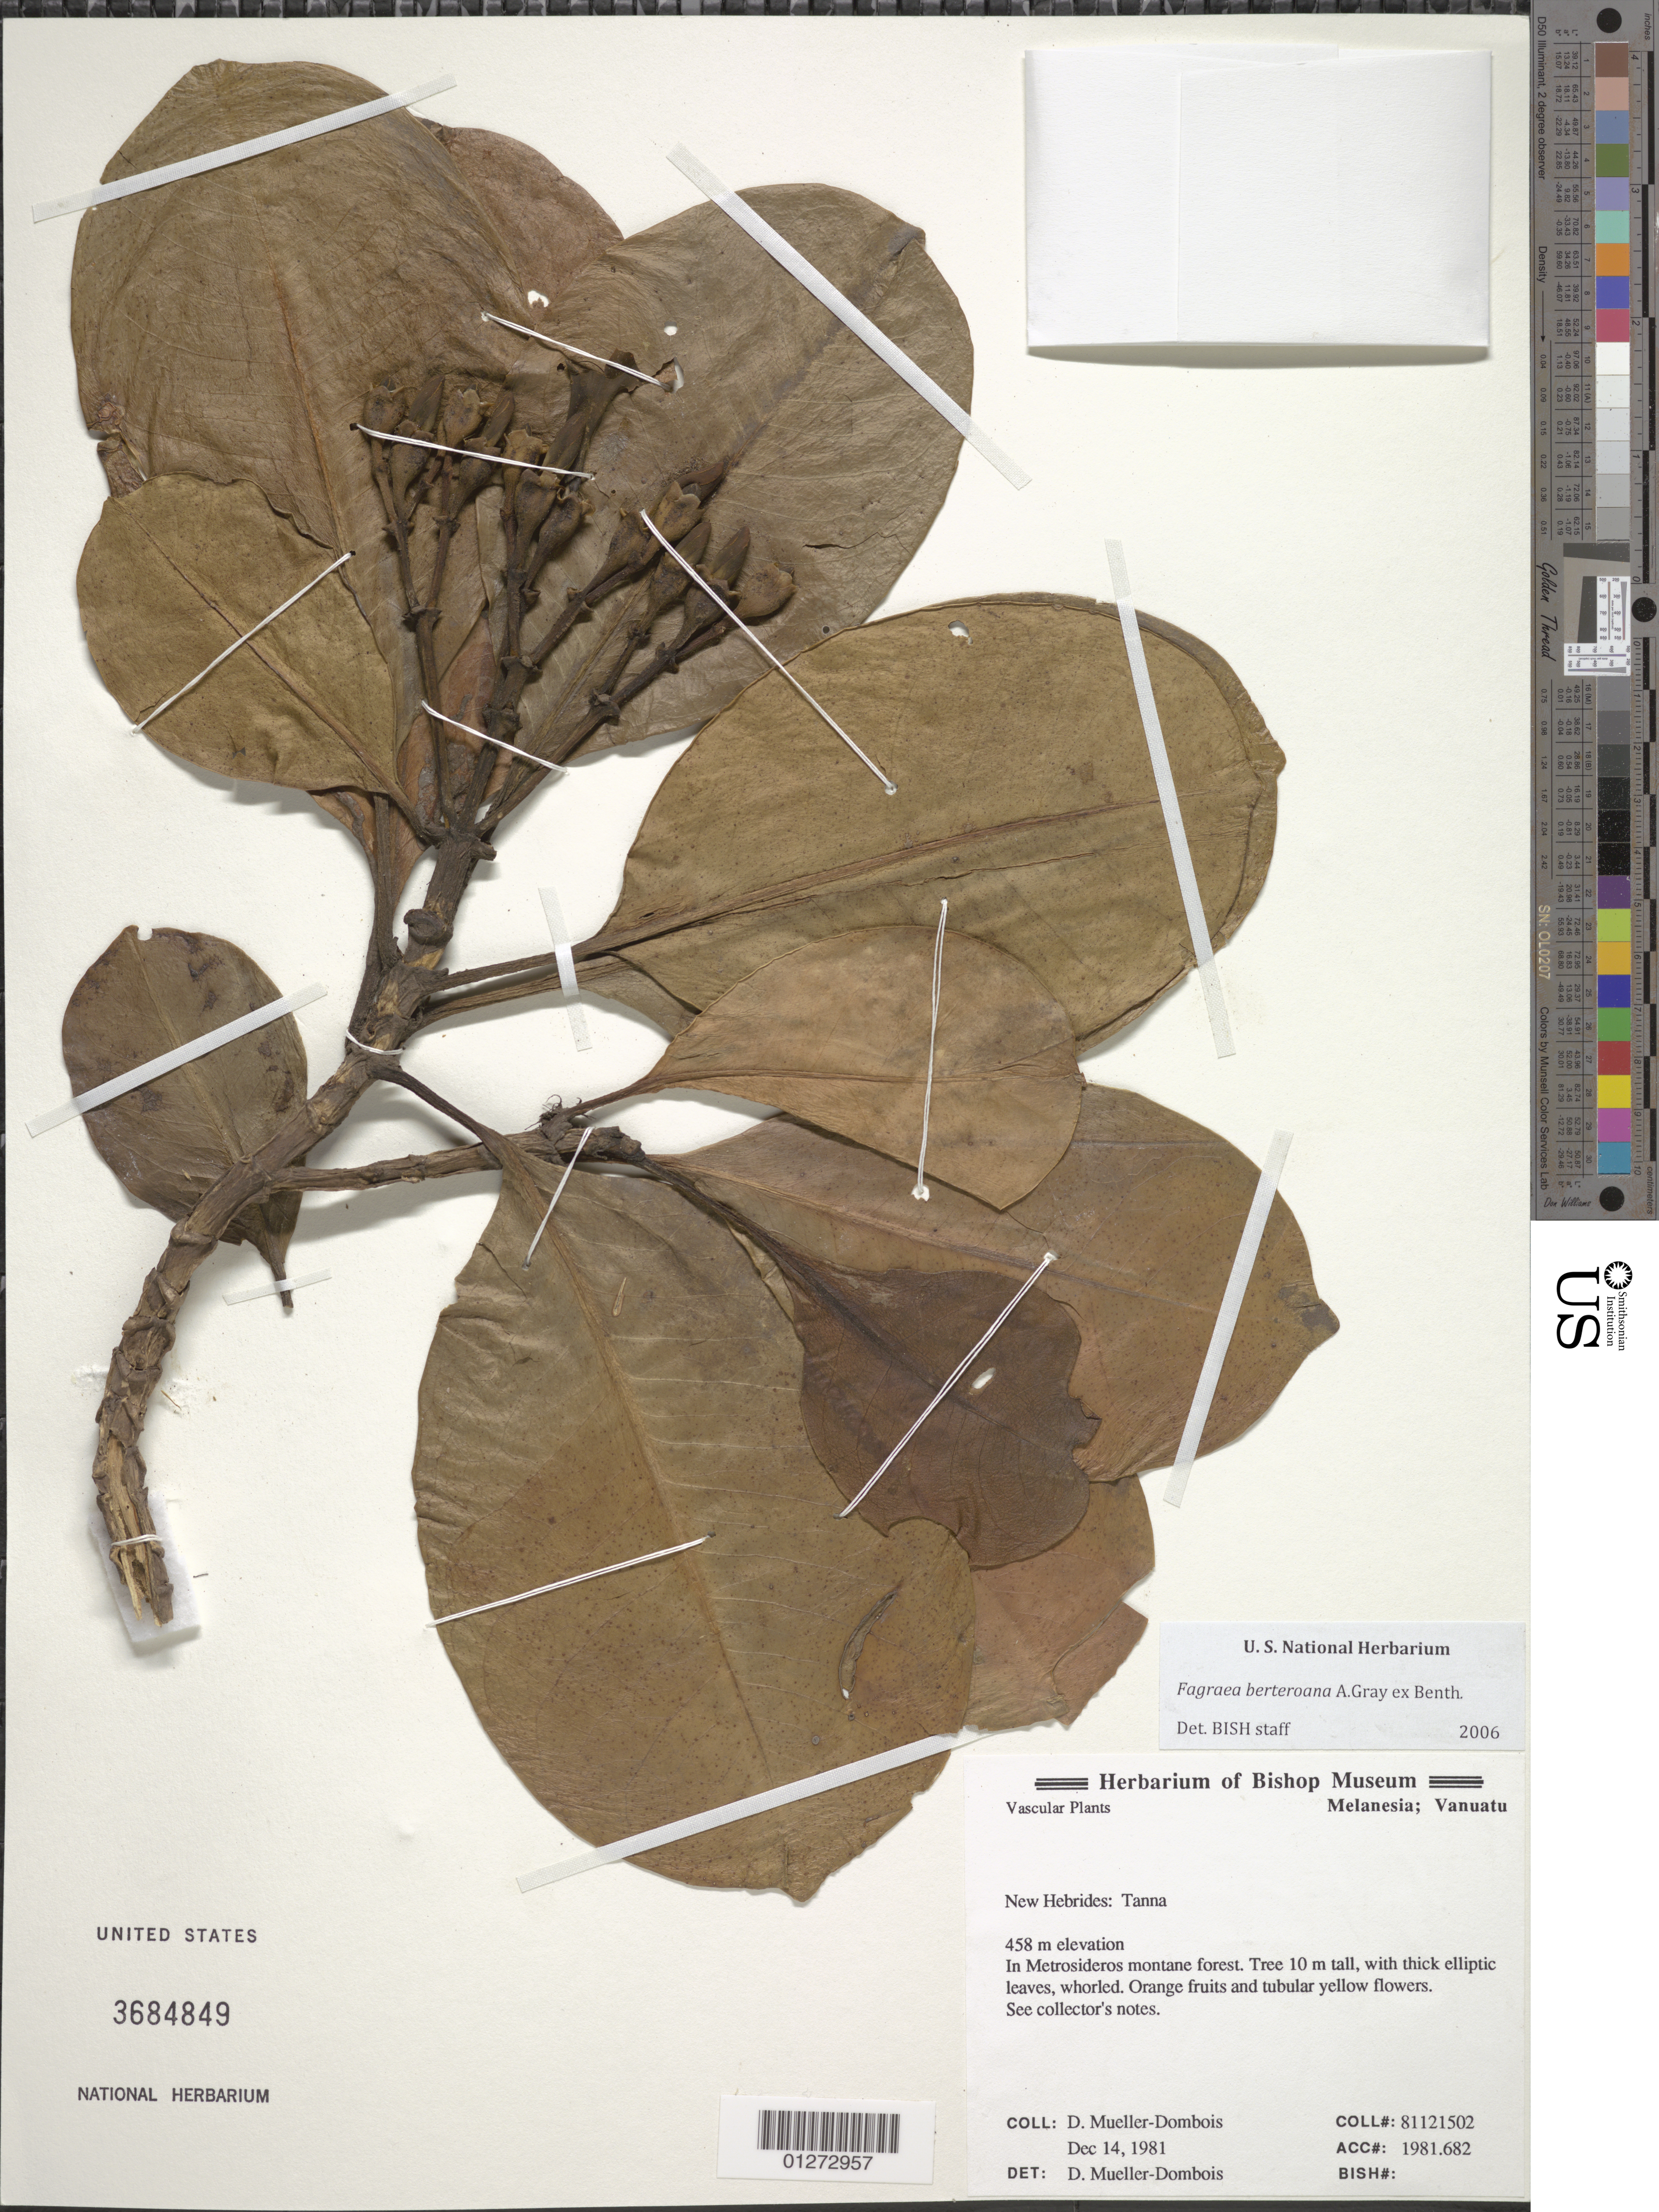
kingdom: Plantae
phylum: Tracheophyta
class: Magnoliopsida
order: Gentianales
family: Gentianaceae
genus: Fagraea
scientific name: Fagraea berteroana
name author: A. Gray ex Benth.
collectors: D. Mueller-Dombois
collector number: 81121502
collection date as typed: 14 Dec 1981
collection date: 1981-12-14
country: Vanuatu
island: Tanna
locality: New Hebrides, Tanna.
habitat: Montane forest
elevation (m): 458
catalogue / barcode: US 3684849